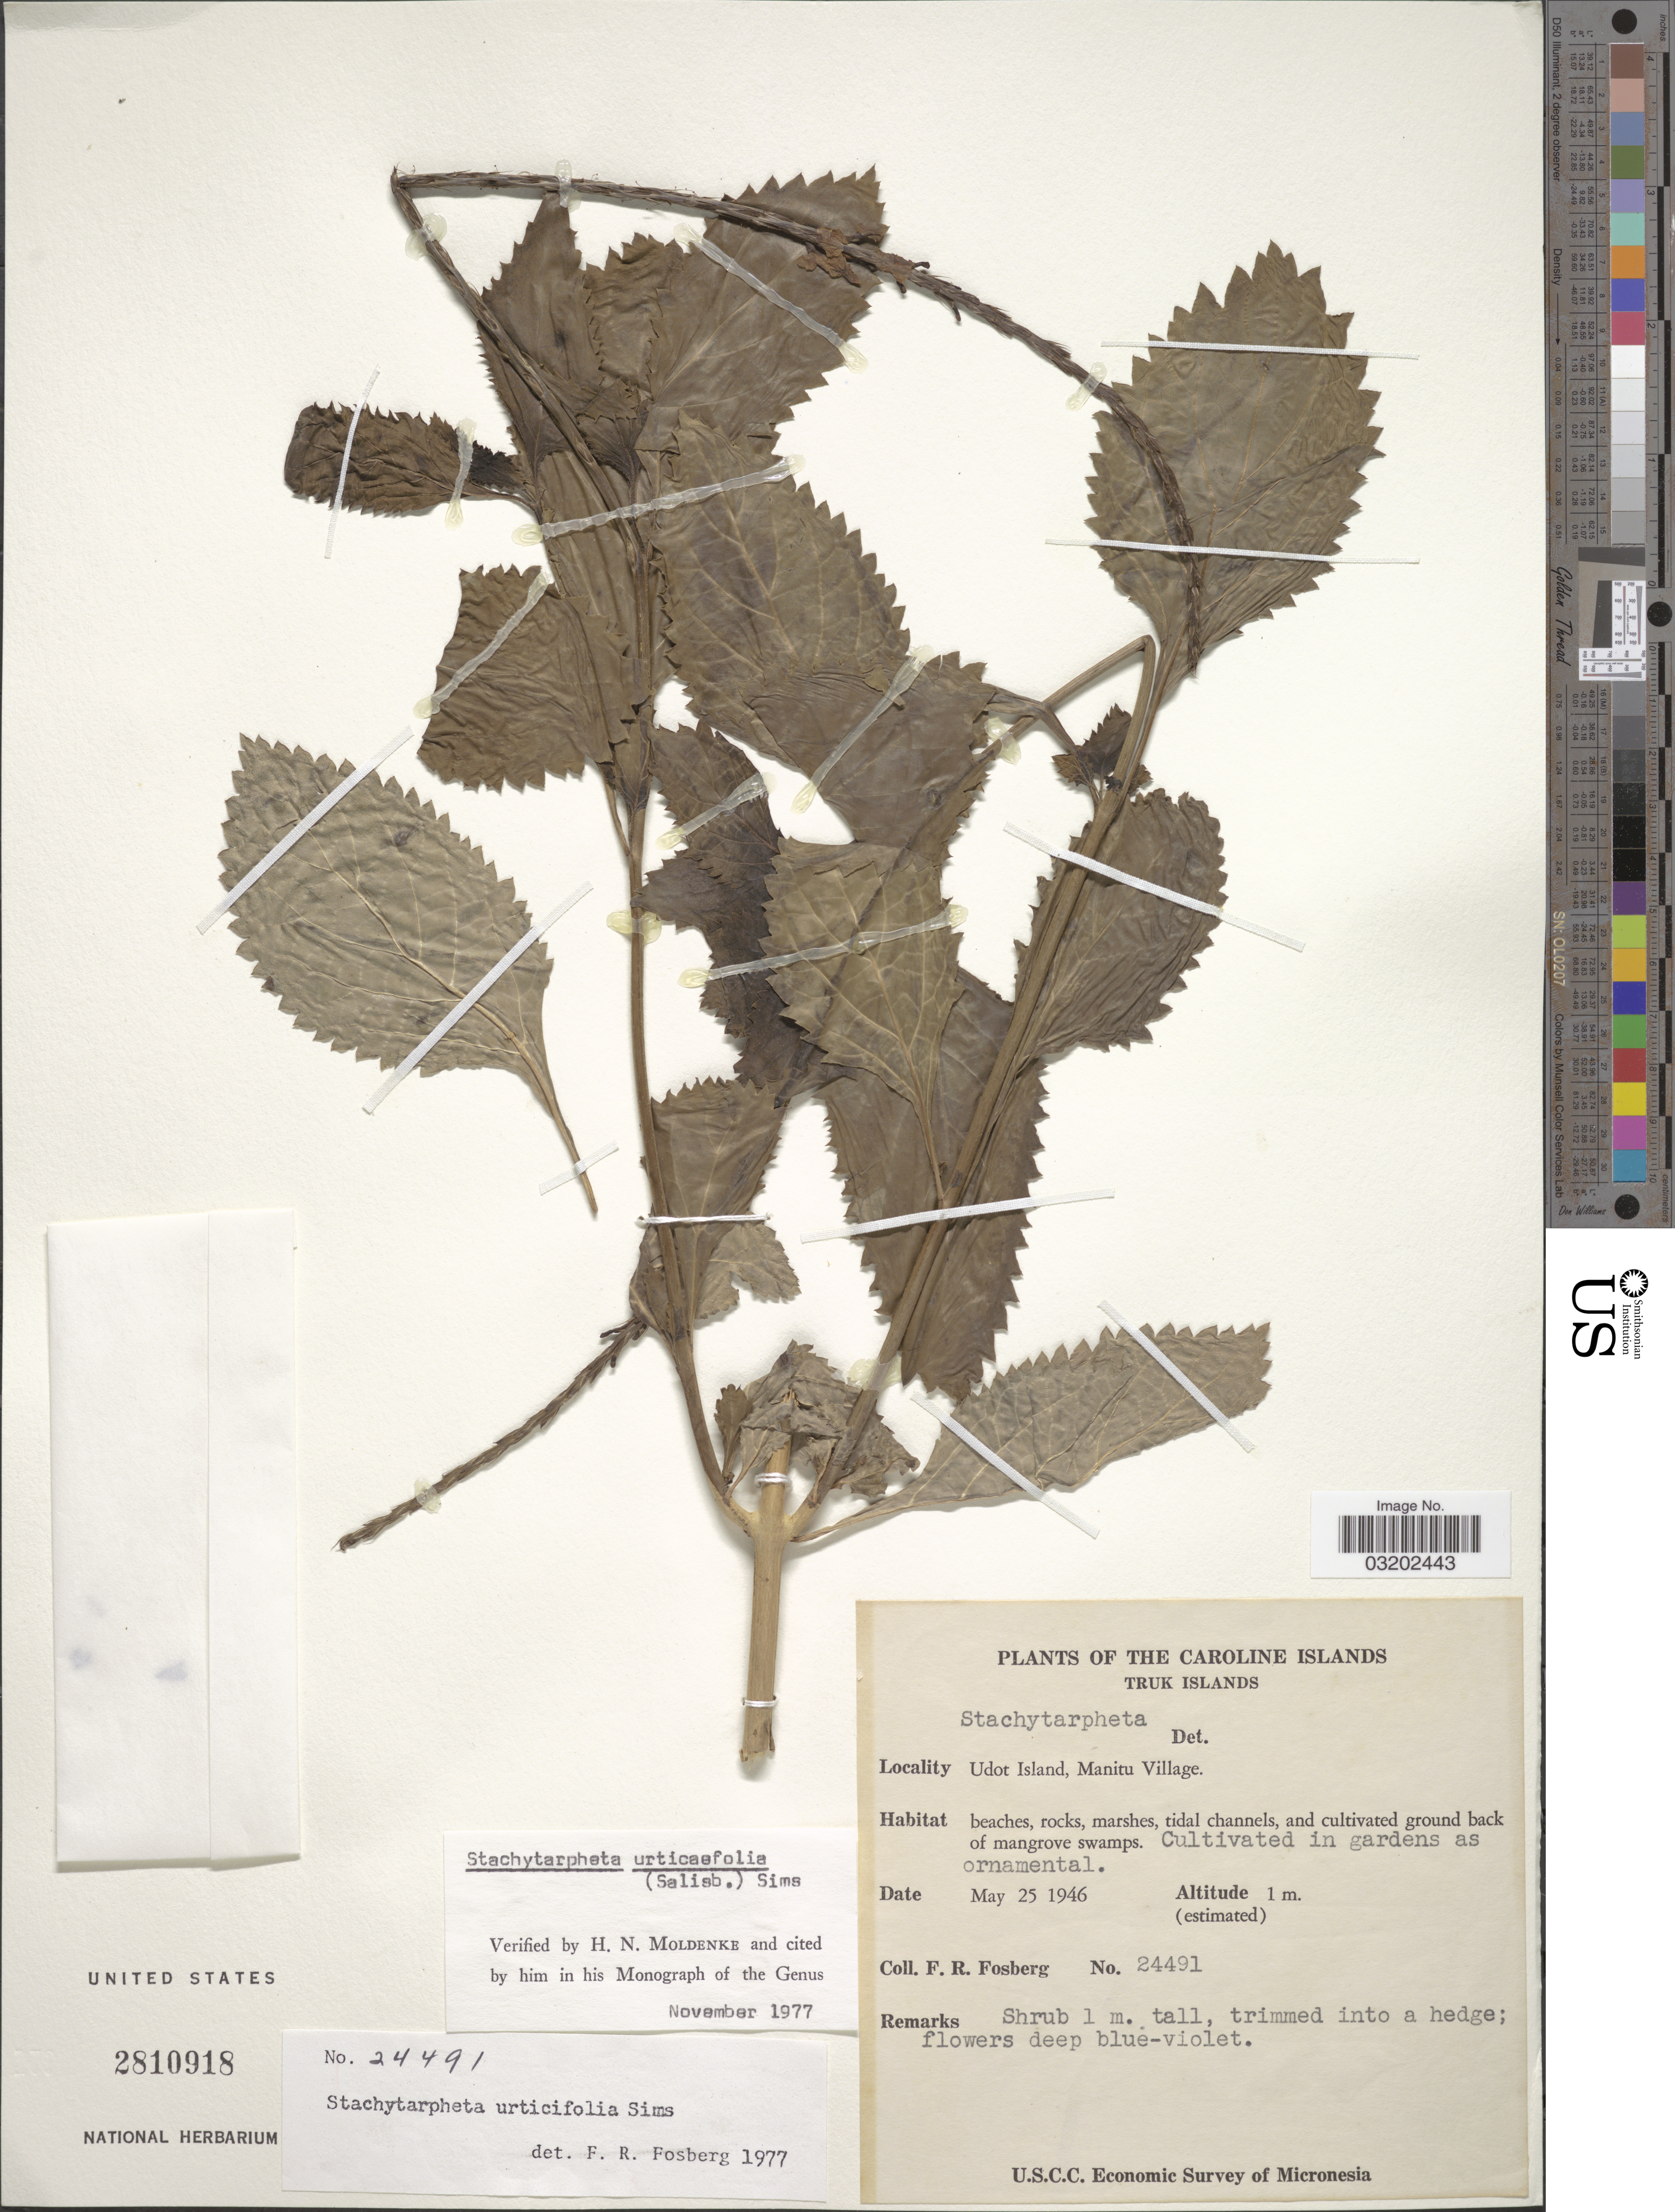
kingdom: Plantae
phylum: Tracheophyta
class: Magnoliopsida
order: Lamiales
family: Verbenaceae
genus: Stachytarpheta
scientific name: Stachytarpheta urticifolia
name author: Sims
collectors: F. R. Fosberg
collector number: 24491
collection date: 1946-05-25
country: Micronesia, Federated States of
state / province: Truk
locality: The Caroline Islands, Truk Islands. Udot Island, Manitu Village.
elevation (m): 1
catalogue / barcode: US 2810918